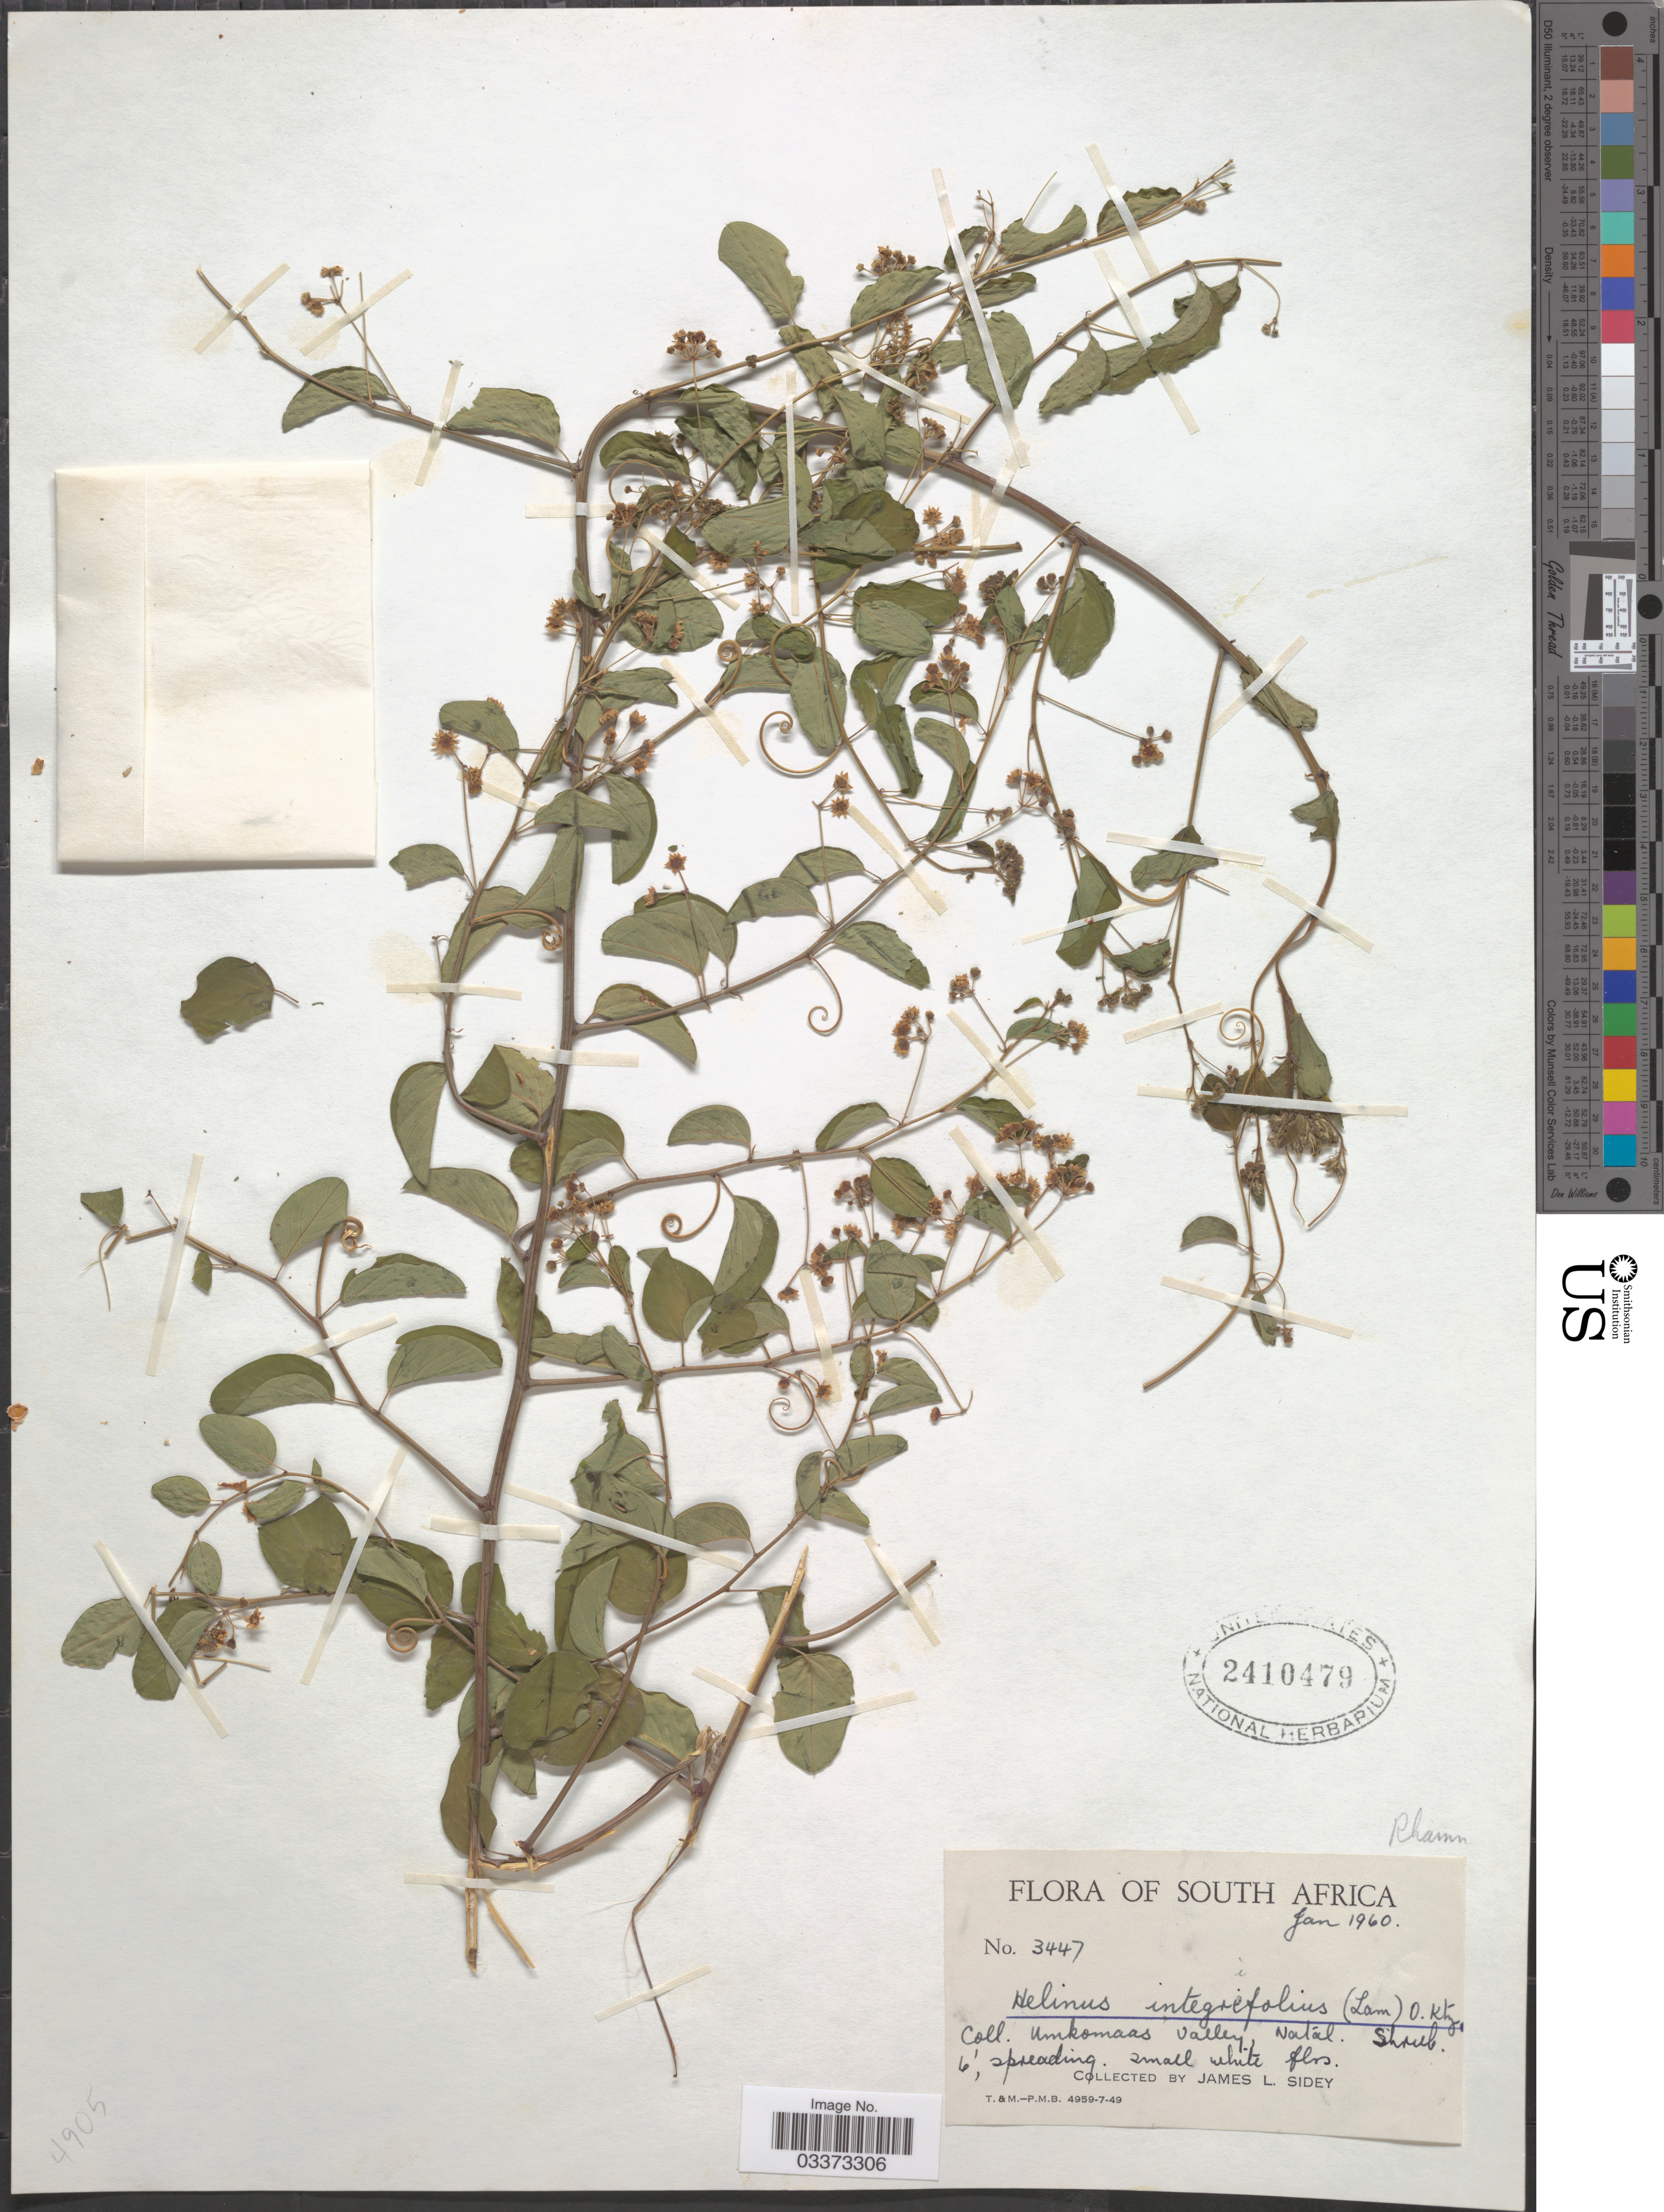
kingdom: Plantae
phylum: Tracheophyta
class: Magnoliopsida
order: Rosales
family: Rhamnaceae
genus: Helinus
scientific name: Helinus integrifolius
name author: (Lam.) Kuntze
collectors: J. L. Sidey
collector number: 3447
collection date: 1960-01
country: South Africa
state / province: KwaZulu-Natal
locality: Umkomaas Valley, Natal.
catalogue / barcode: US 2410479